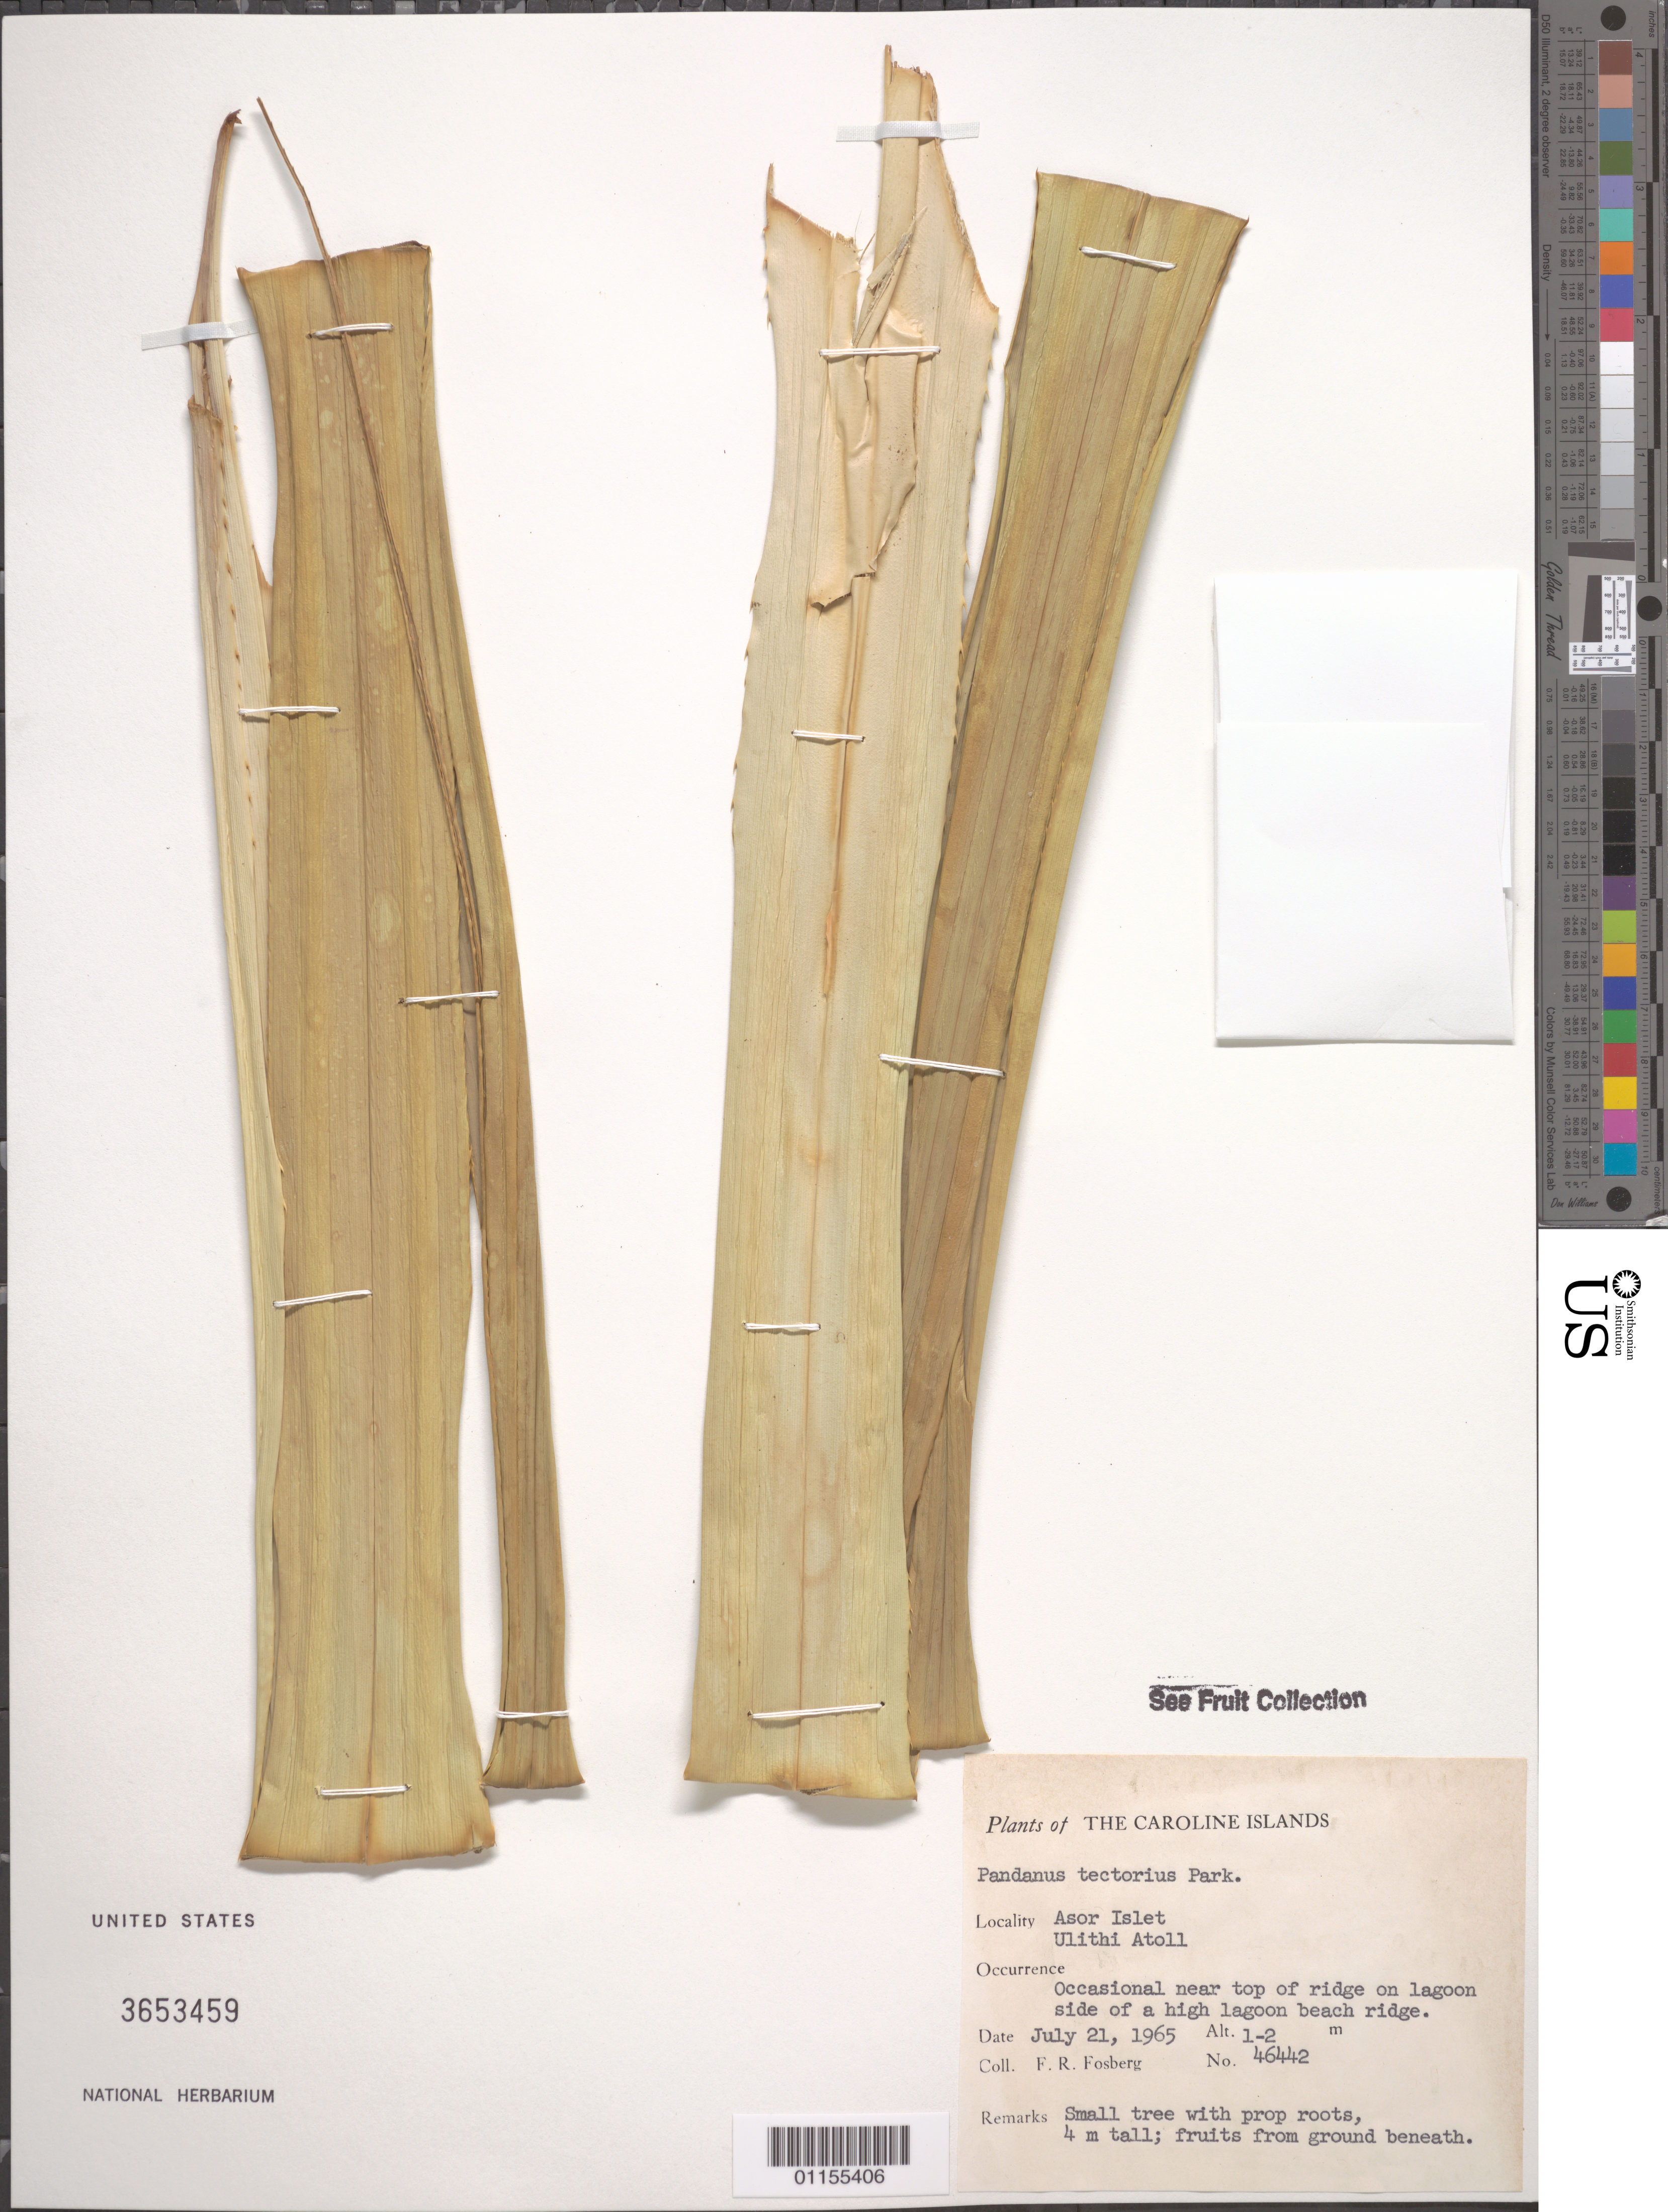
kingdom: Plantae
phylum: Tracheophyta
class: Liliopsida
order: Pandanales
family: Pandanaceae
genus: Pandanus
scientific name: Pandanus tectorius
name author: Parkinson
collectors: F. R. Fosberg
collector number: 46442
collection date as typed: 21 Jul 1965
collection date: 1965-07-21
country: Micronesia, Federated States of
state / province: Yap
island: Ulithi Atoll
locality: Asor Islet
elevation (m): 1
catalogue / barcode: US 3653459